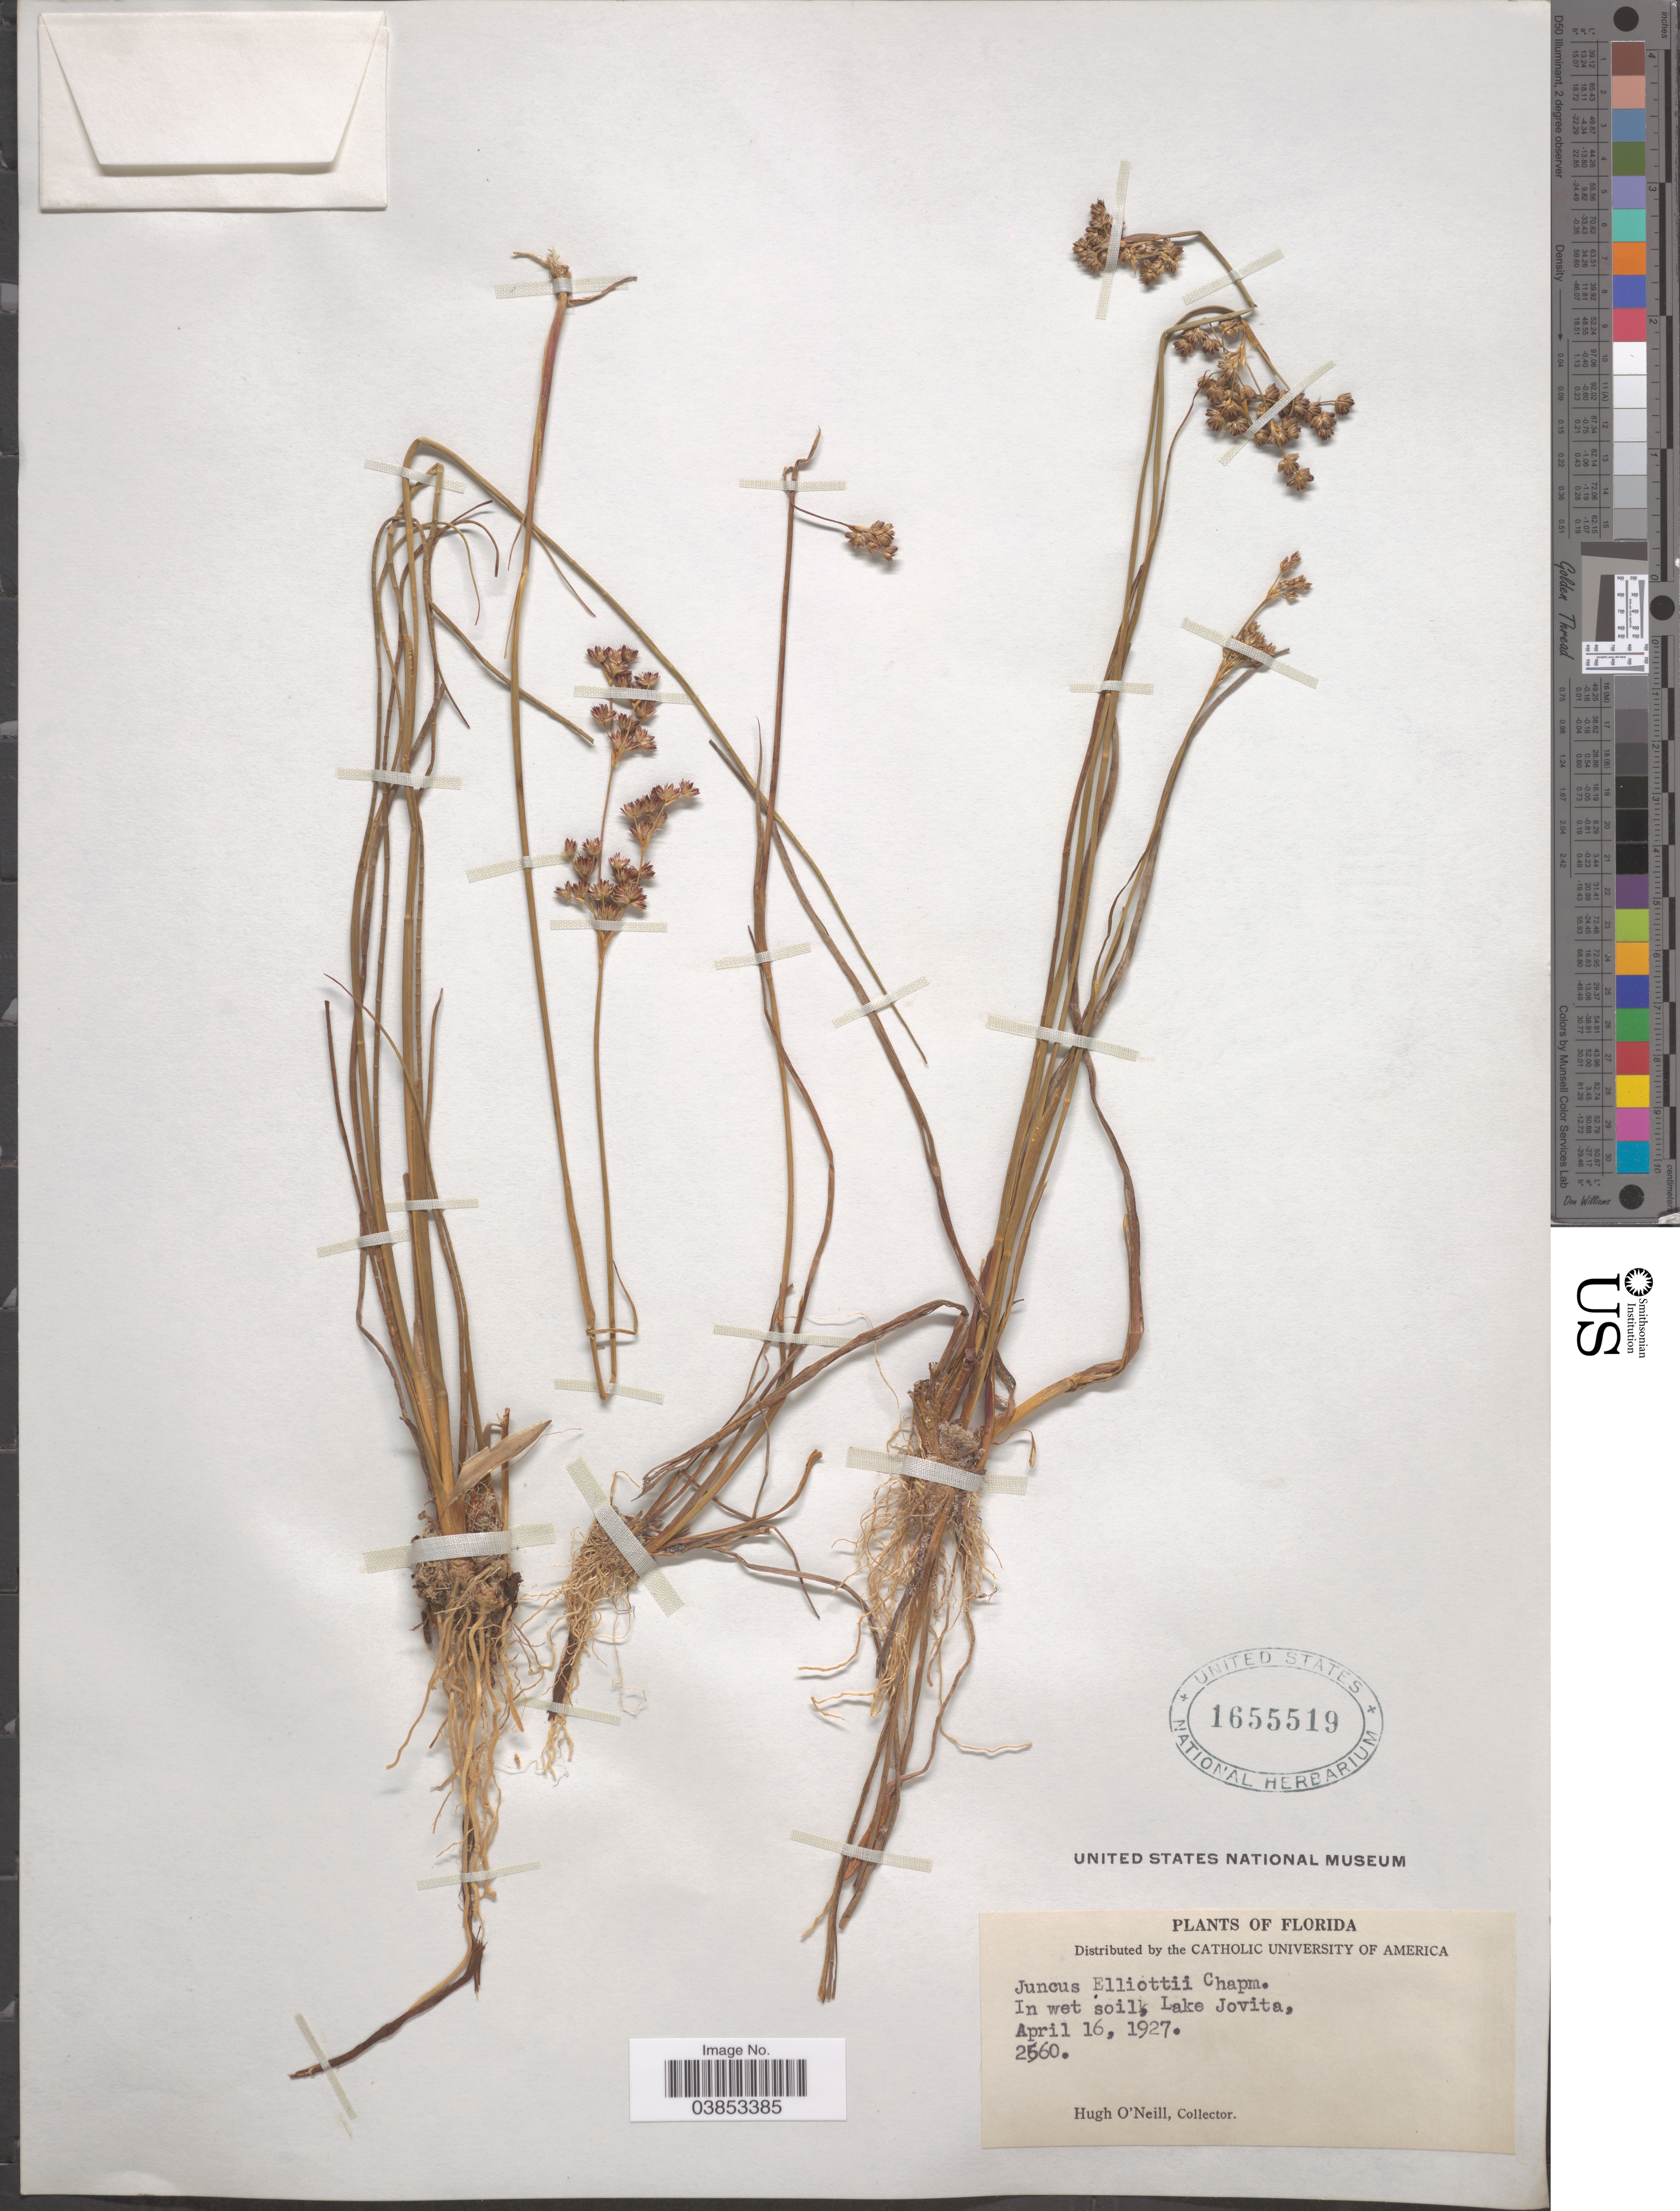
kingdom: Plantae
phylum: Tracheophyta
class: Liliopsida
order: Poales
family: Juncaceae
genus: Juncus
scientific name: Juncus elliottii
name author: Chapm.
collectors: H. O'Neill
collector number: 2560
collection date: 1927-04-16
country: United States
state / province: Florida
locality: Lake Jovita.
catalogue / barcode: US 1655519